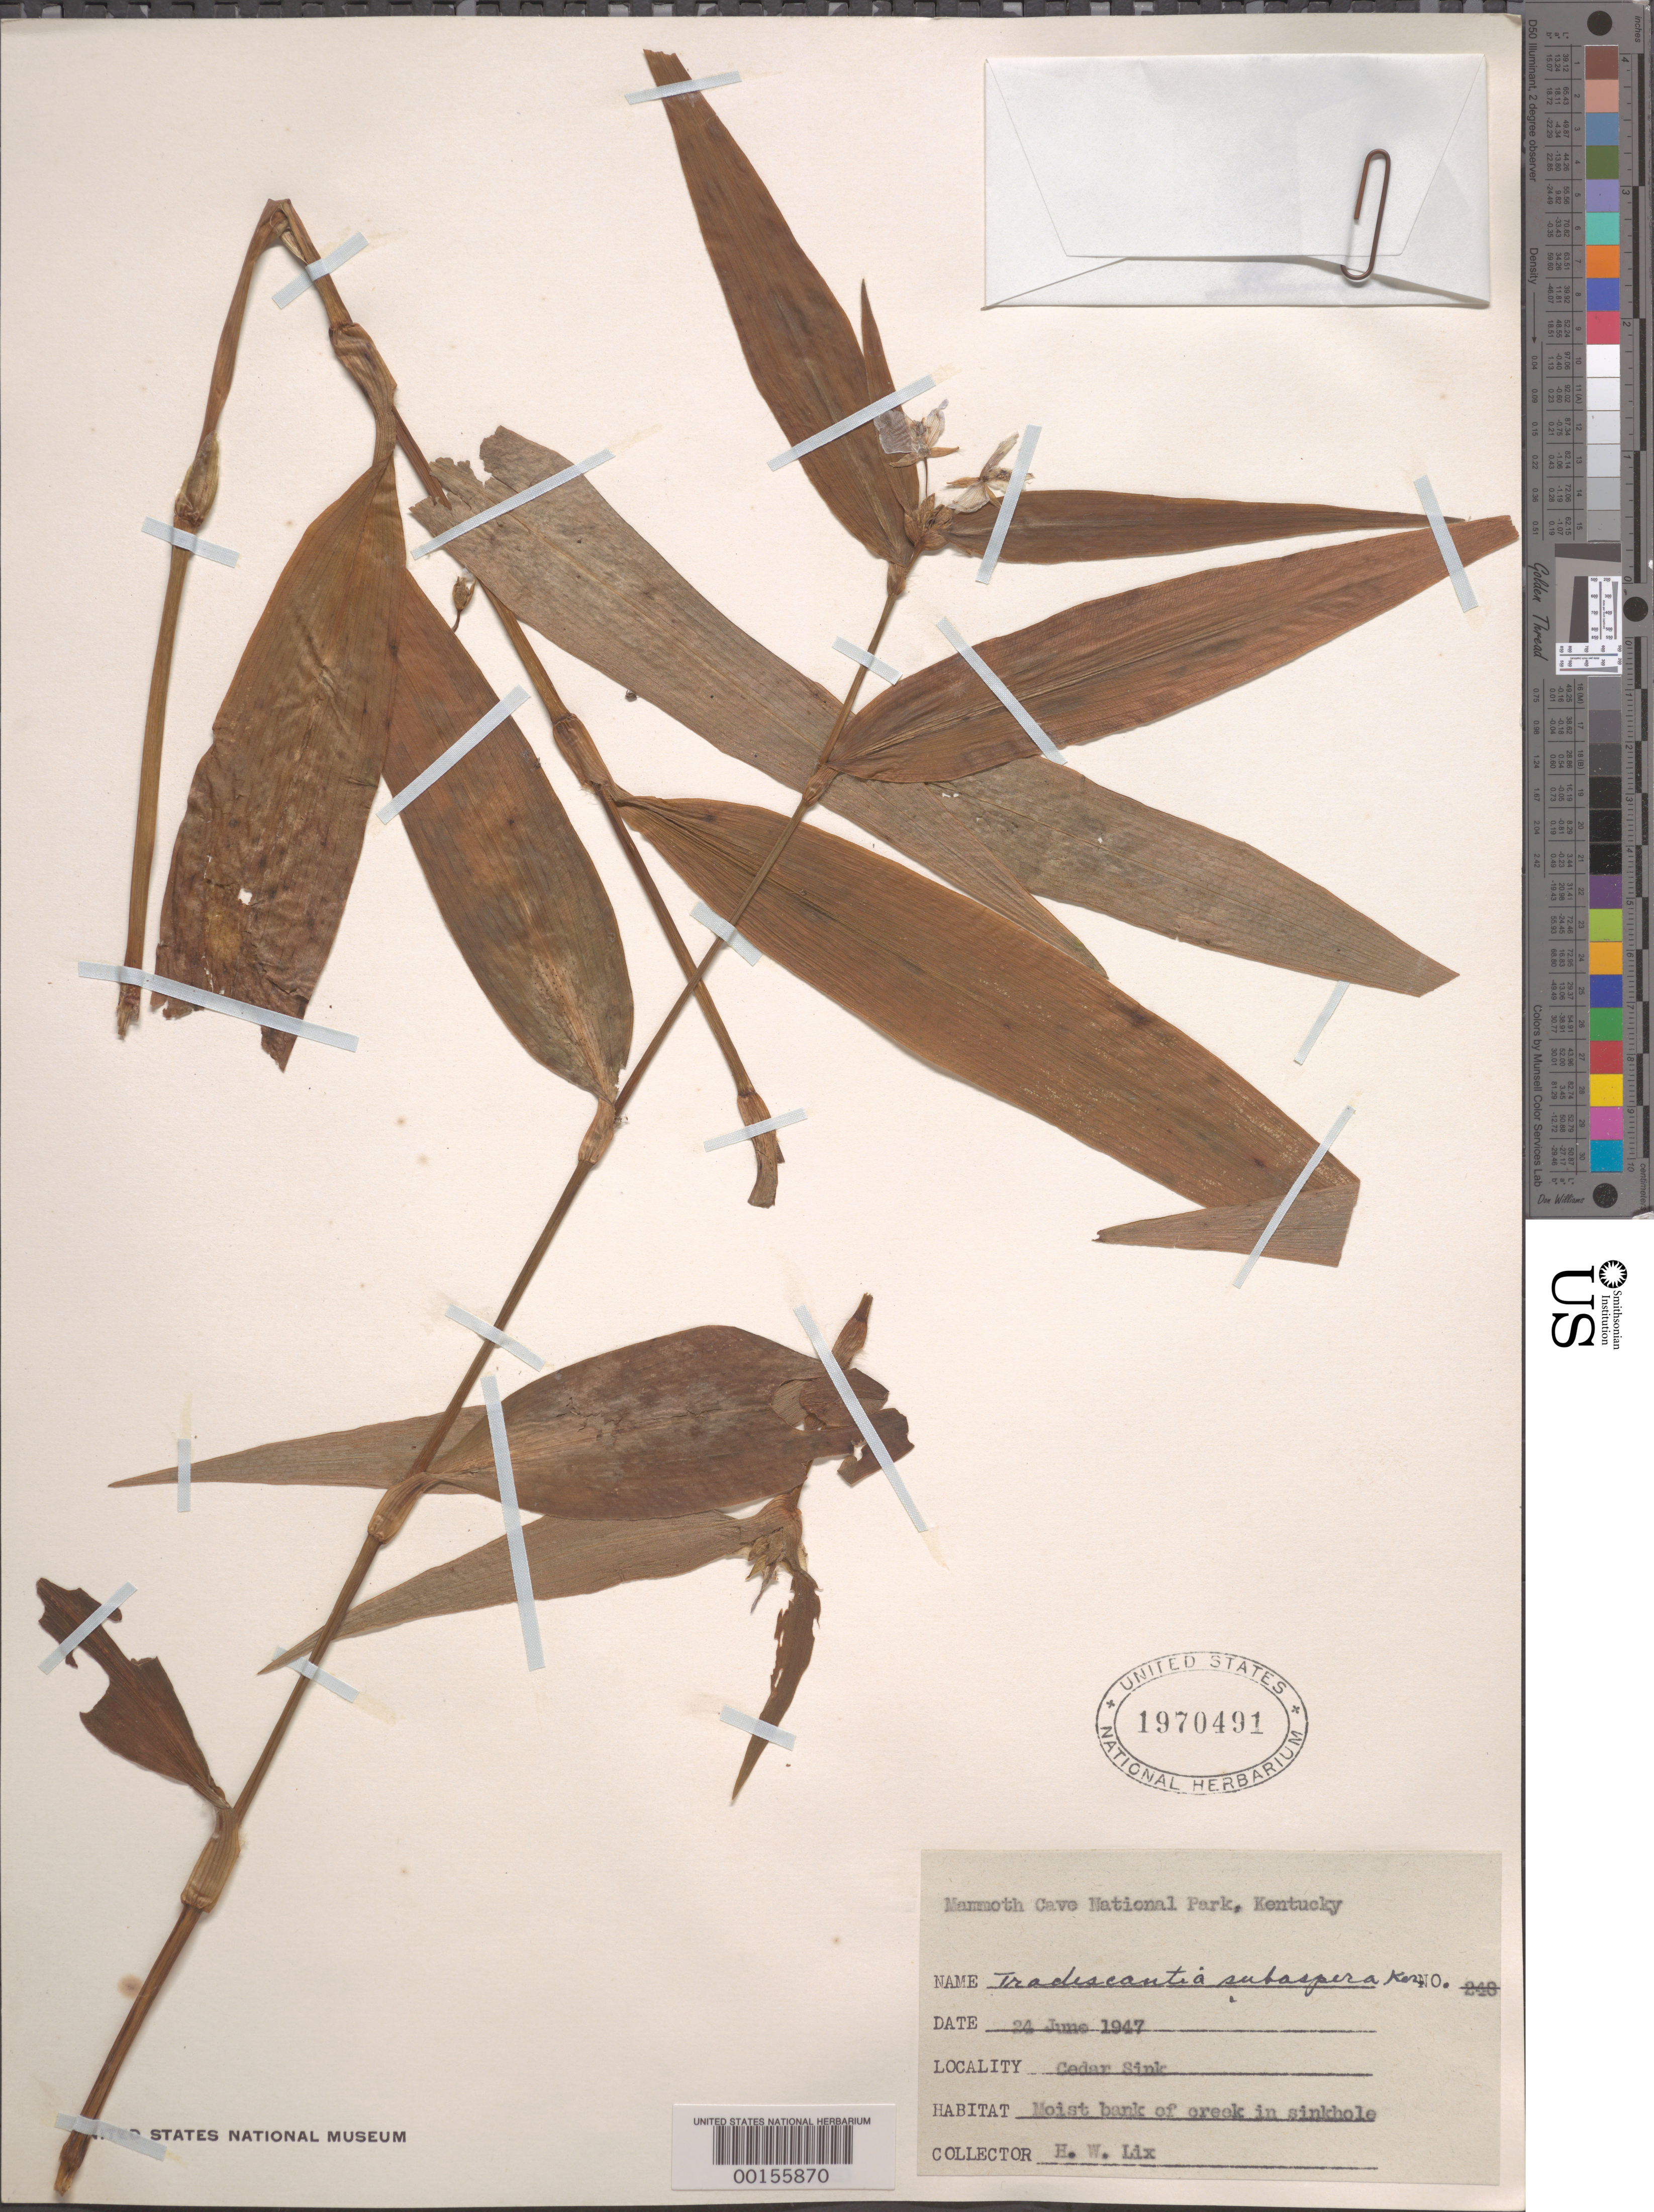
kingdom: Plantae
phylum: Tracheophyta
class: Liliopsida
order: Commelinales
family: Commelinaceae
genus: Tradescantia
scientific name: Tradescantia subaspera var. subaspera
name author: Ker Gawl.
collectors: H. W. Lix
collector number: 248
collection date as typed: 24 Jun 1947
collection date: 1947-06-24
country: United States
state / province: Kentucky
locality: Mammoth cave national park, cedar sink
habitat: Moist creek bank in sinkhole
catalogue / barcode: US 1970491